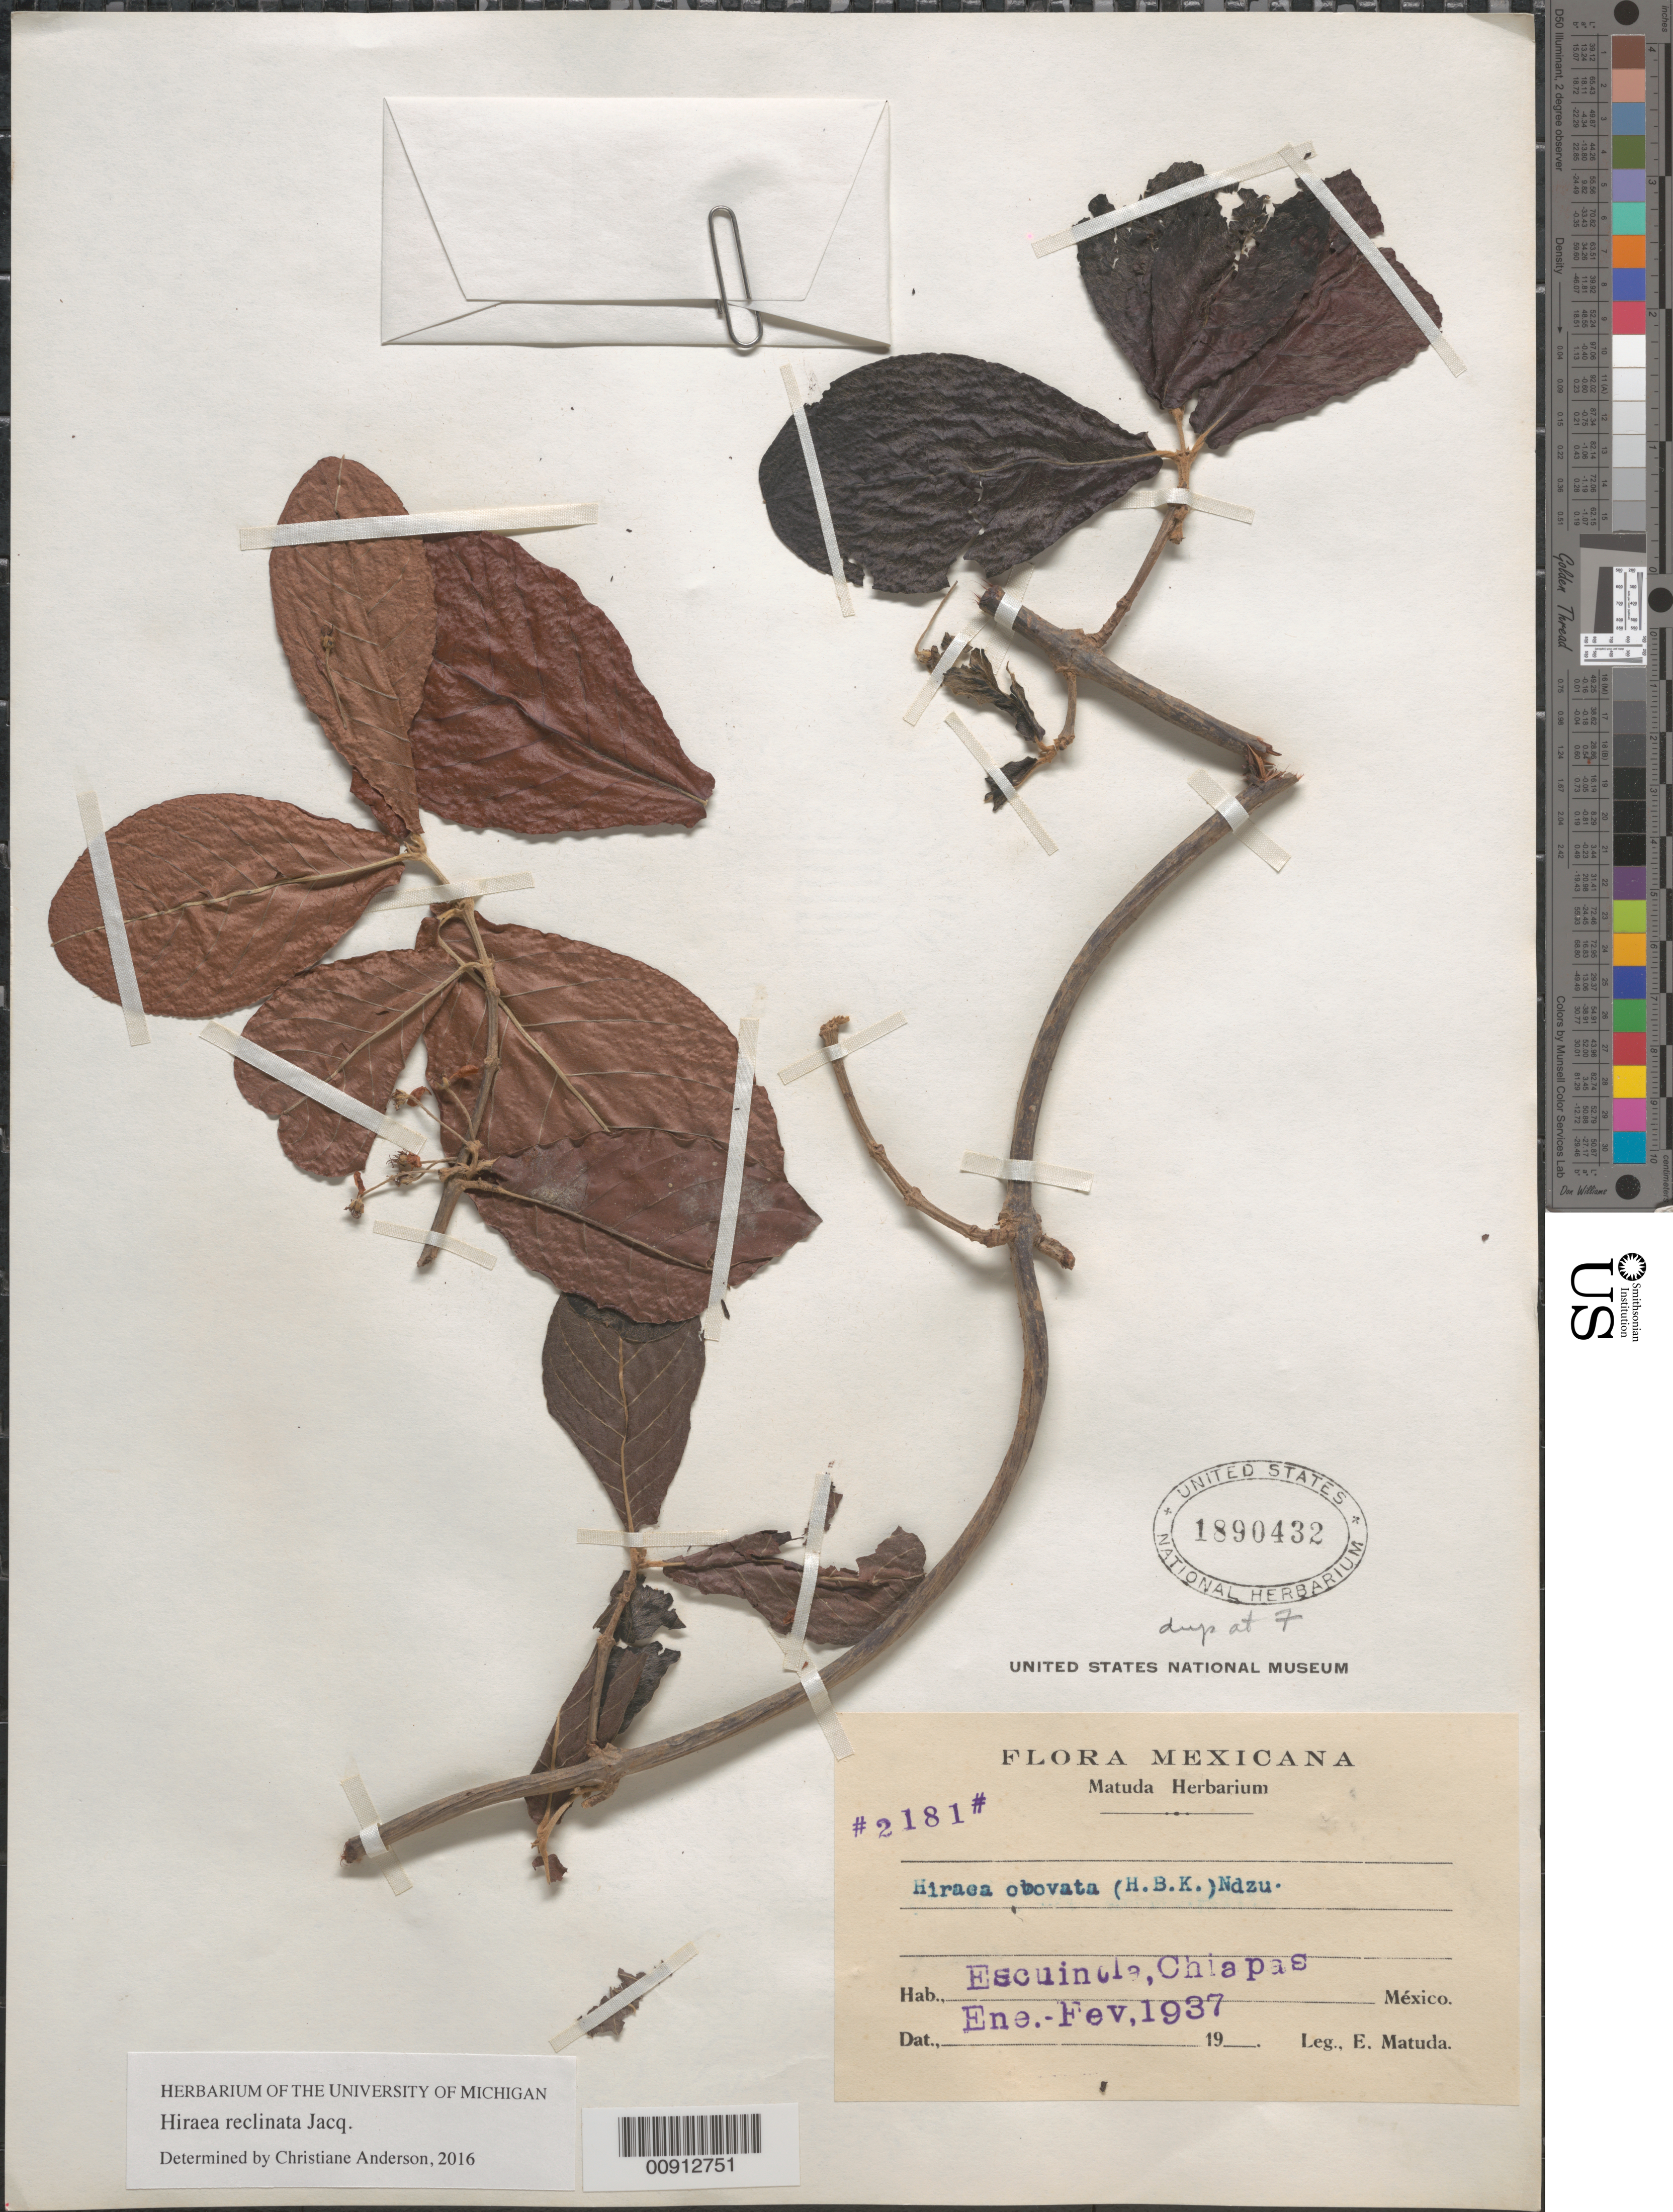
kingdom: Plantae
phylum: Tracheophyta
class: Magnoliopsida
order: Malpighiales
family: Malpighiaceae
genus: Hiraea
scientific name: Hiraea obovata (Kunth) Nied., nom. illeg.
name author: (Kunth) Nied.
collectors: E. Matuda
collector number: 2181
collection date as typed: Jan 1937 to -- Feb 1937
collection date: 1937-01/1937-02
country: Mexico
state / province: Chiapas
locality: Escuintla, Chiapas.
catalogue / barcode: US 1890432